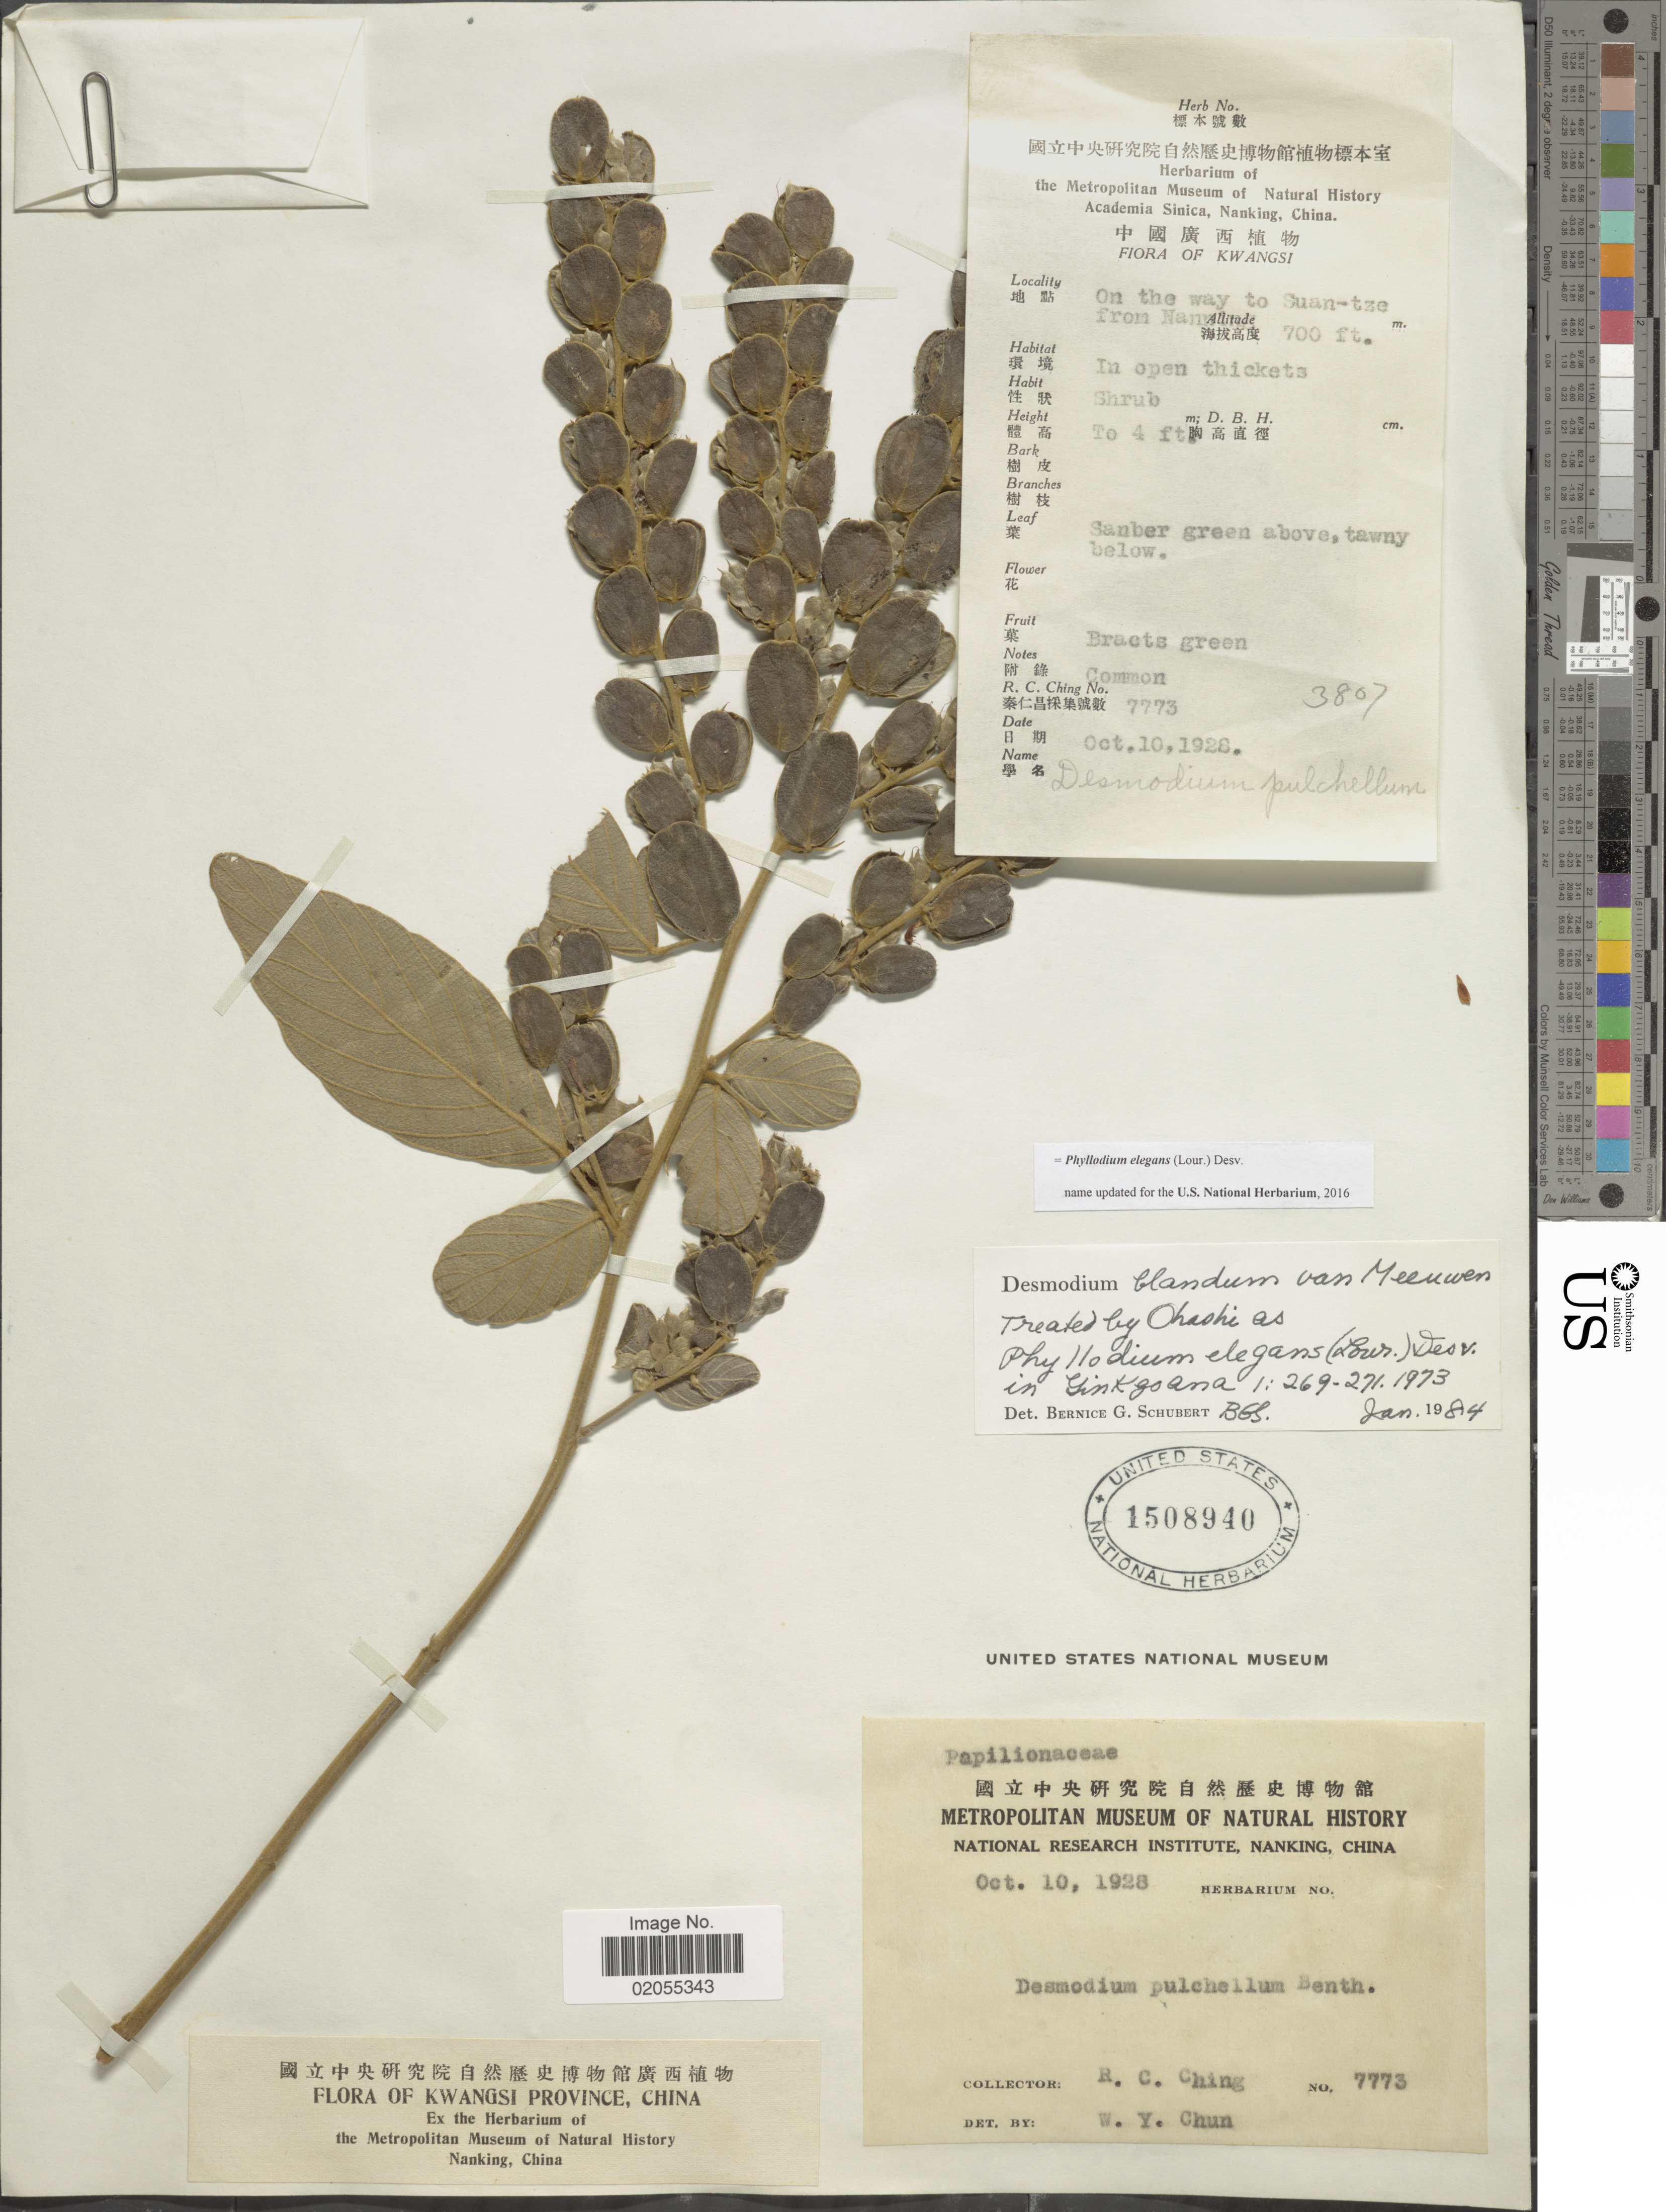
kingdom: Plantae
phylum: Tracheophyta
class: Magnoliopsida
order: Fabales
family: Fabaceae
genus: Phyllodium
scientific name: Phyllodium elegans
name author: (Lour.) Desv.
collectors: R. C. Ching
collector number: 7773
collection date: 1928-10-10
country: China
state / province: Guangxi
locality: Kwangsi Province, on the way to Suan-tze from Nann [illegible text]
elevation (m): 213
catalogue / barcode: US 1508940